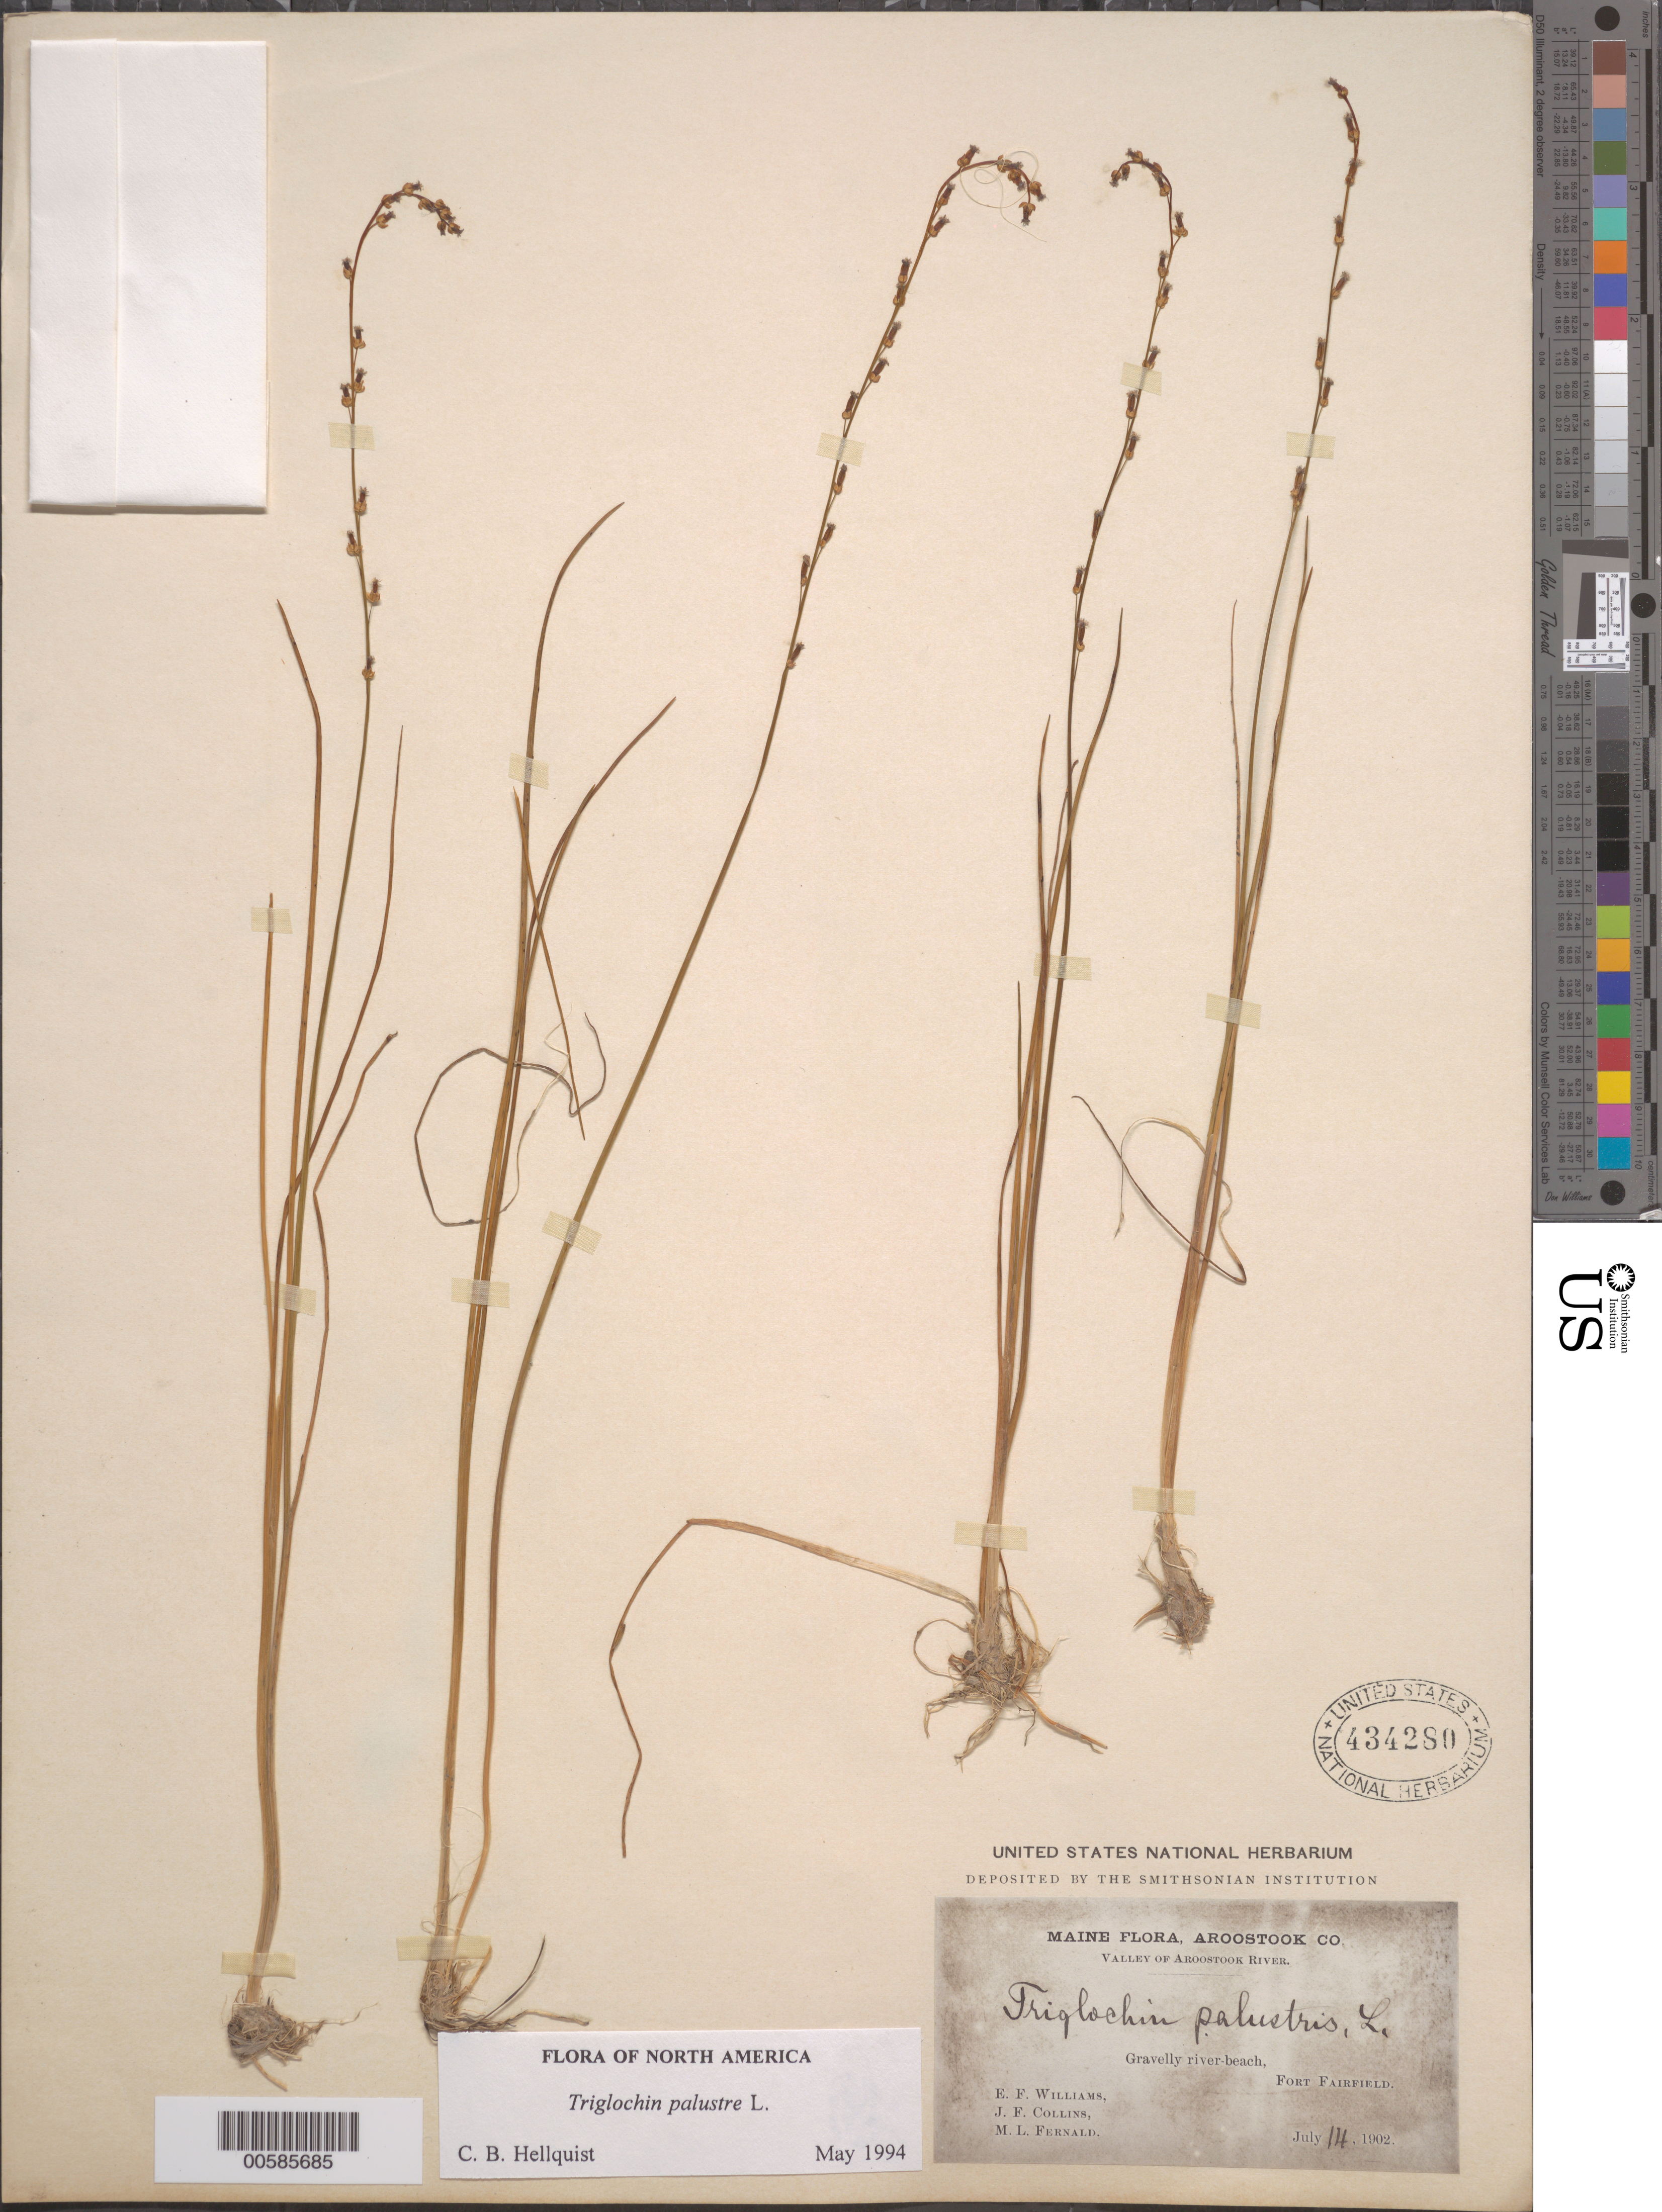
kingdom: Plantae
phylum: Tracheophyta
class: Liliopsida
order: Alismatales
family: Juncaginaceae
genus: Triglochin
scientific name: Triglochin palustris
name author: L.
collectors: E. F. Williams, J. Collins & M. L. Fernald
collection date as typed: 14 Jul 1902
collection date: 1902-07-14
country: United States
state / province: Maine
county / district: Aroostook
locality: Aroostook River, Fort Fairfield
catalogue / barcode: US 434280